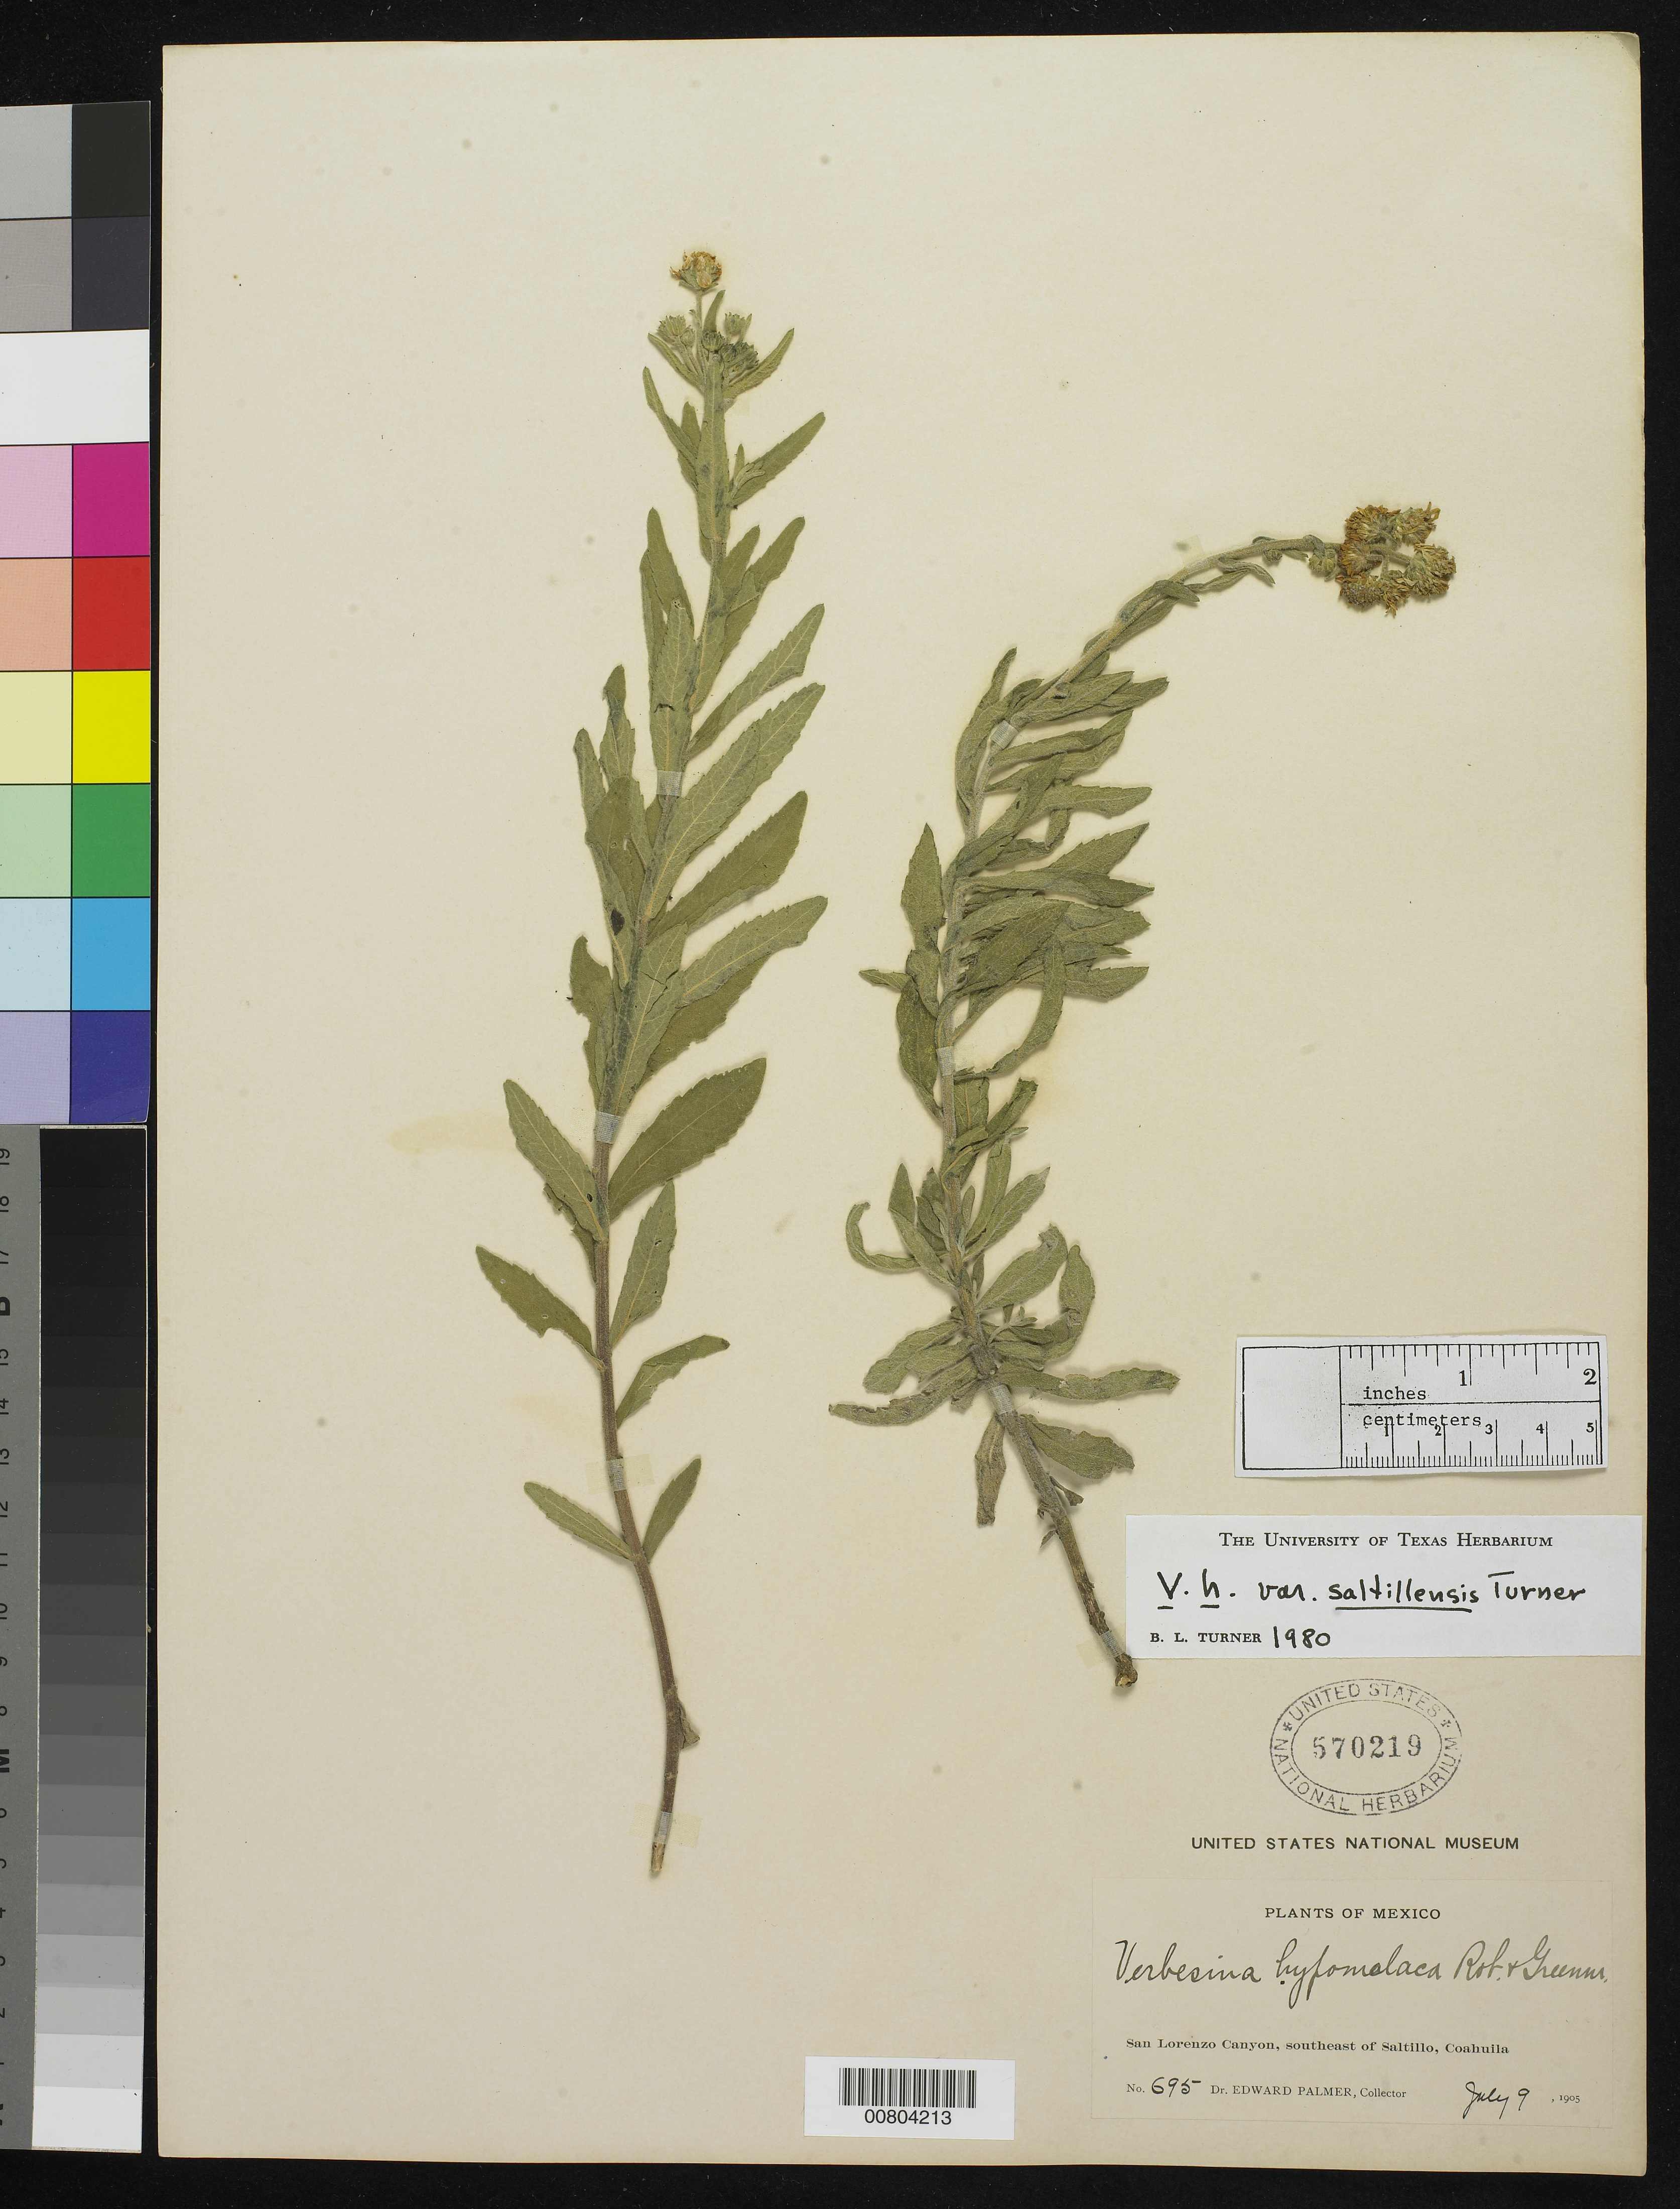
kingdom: Plantae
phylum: Tracheophyta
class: Magnoliopsida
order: Asterales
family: Asteraceae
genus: Verbesina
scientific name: Verbesina hypomalaca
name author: B.L. Rob. & Greenm.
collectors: E. Palmer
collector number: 695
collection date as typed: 09 Jul 1905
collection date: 1905-07-09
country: Mexico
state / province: Coahuila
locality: San Lorenzo Canyon, southeast of Saltilo, Coahuila.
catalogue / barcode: US 570219